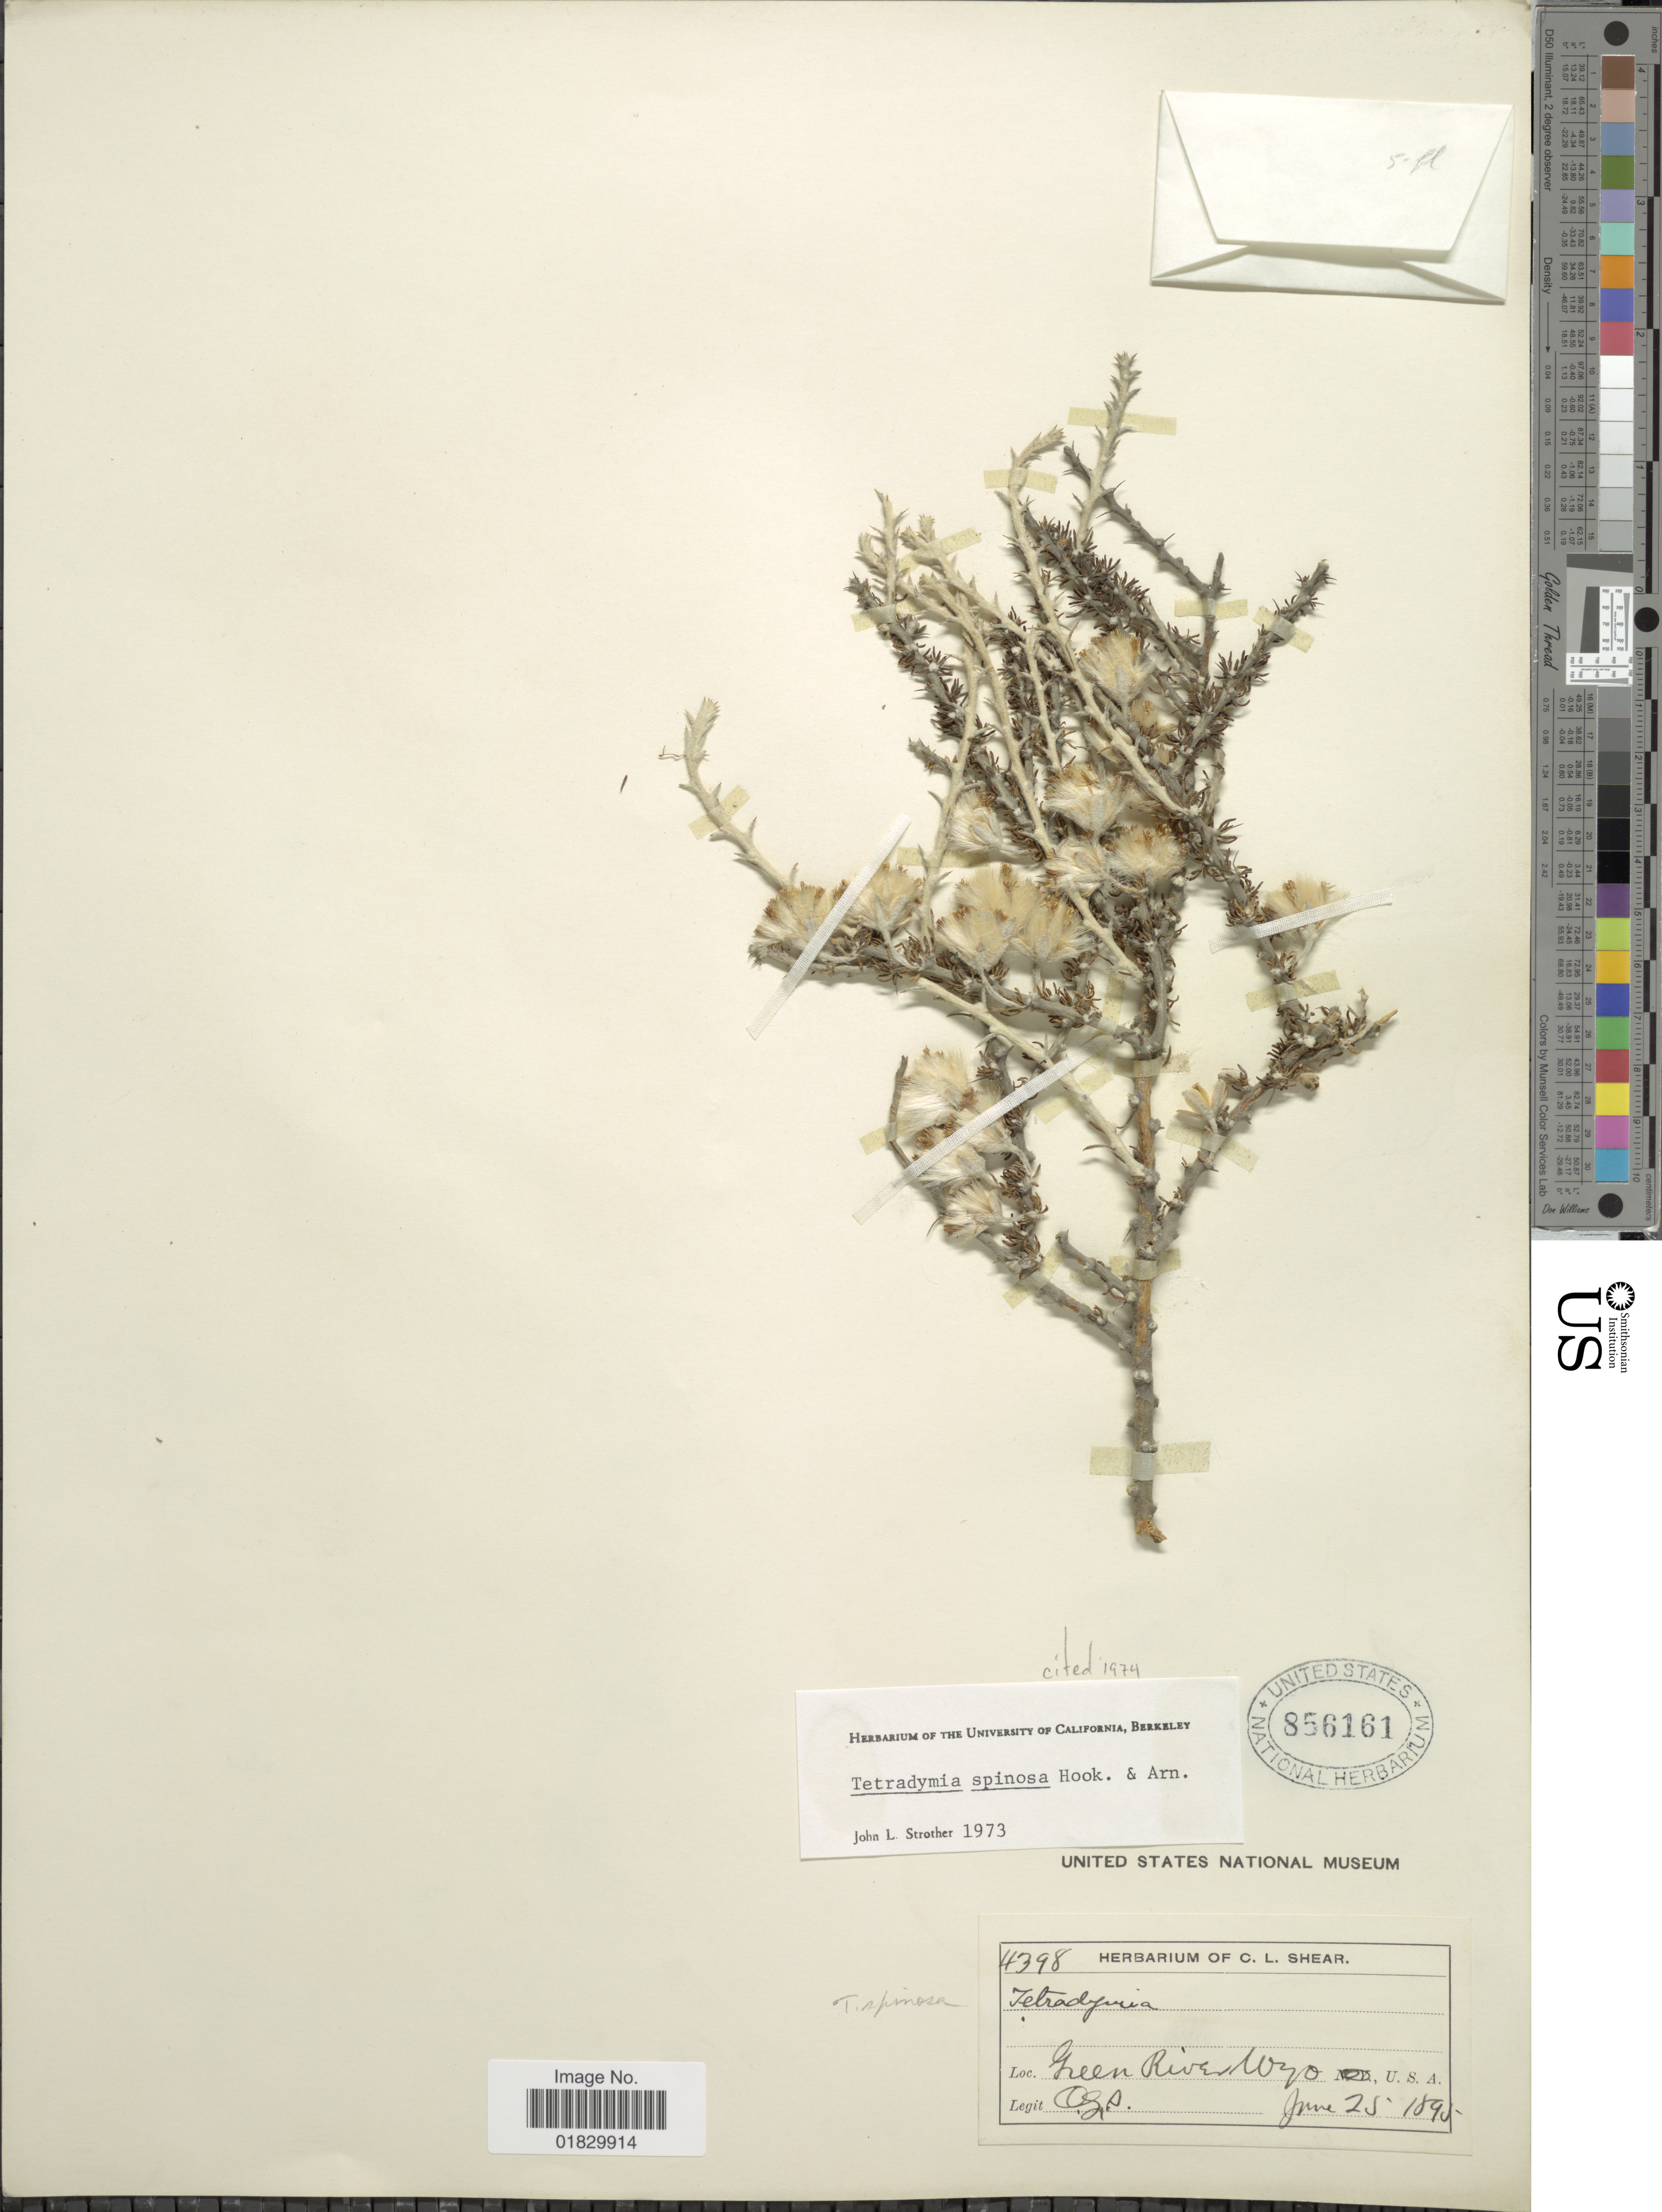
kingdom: Plantae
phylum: Tracheophyta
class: Magnoliopsida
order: Asterales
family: Asteraceae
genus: Tetradymia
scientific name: Tetradymia spinosa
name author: Hook. & Arn.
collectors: C. L. Shear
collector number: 4398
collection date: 1895-06-25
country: United States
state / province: Wyoming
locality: Green River, Wyo.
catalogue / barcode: US 856161